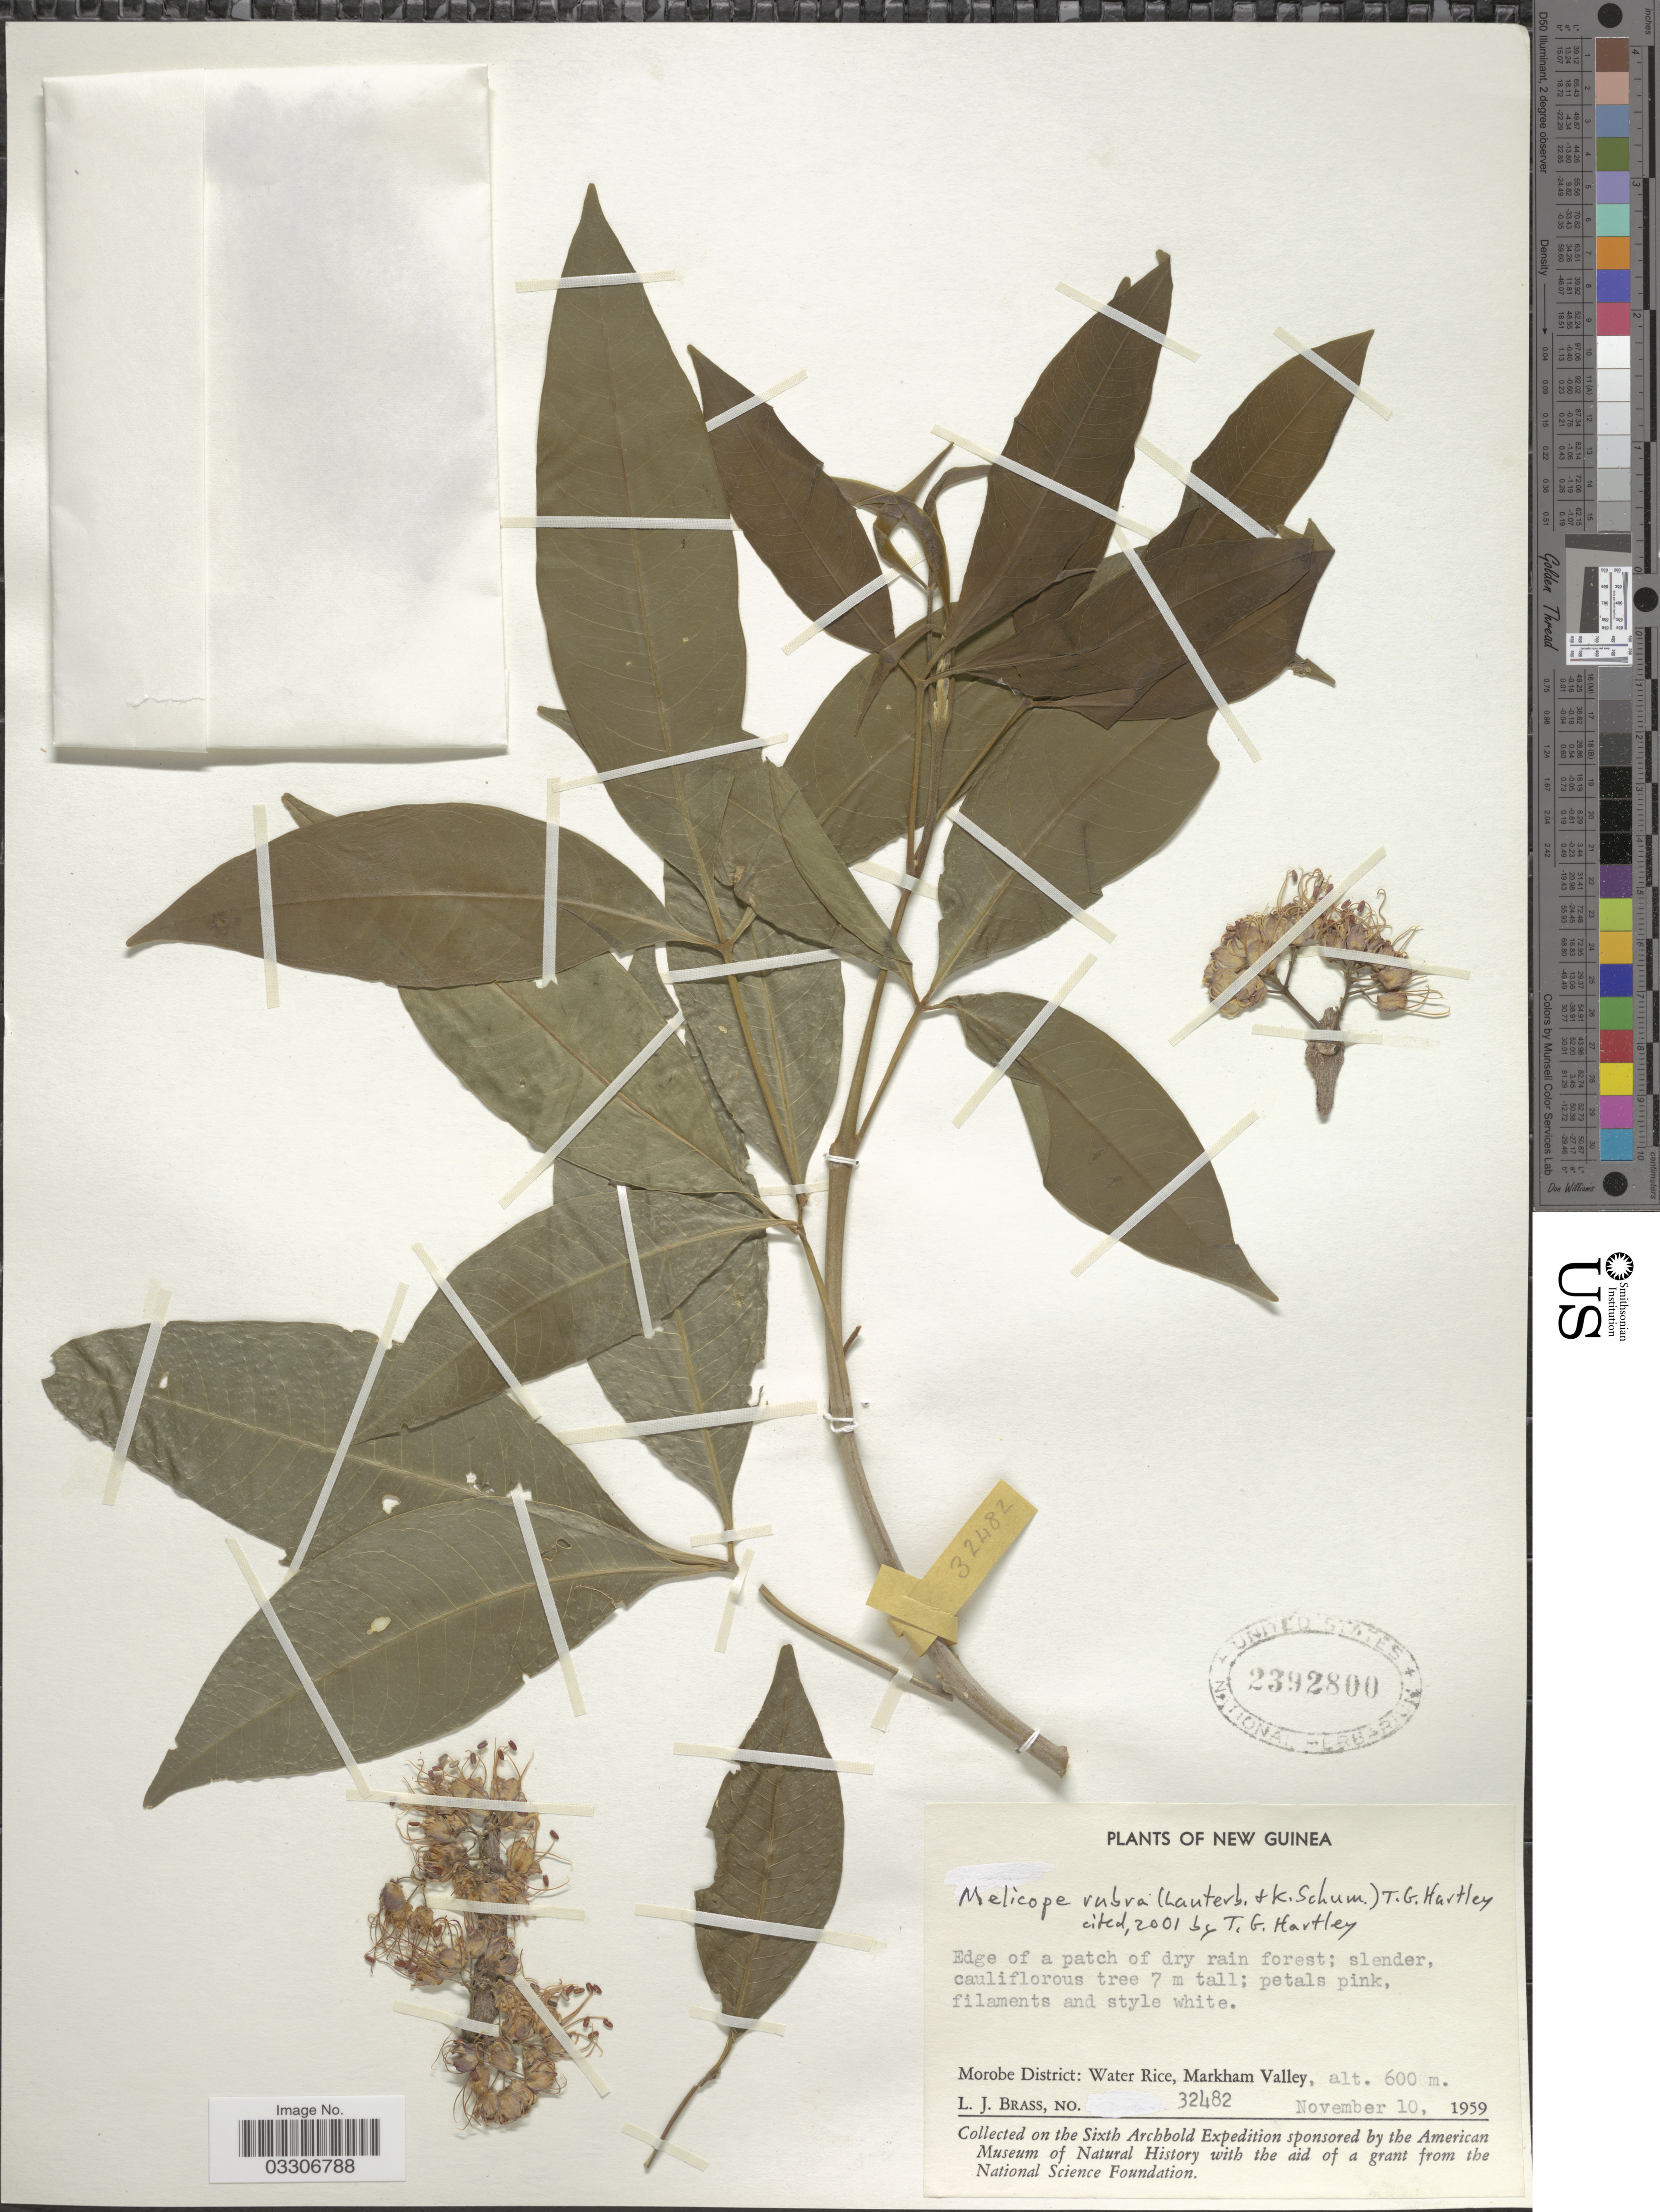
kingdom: Plantae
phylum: Tracheophyta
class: Magnoliopsida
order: Sapindales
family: Rutaceae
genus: Melicope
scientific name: Melicope rubra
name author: (Lauterb. & K. Schum.) T.G. Hartley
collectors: L. J. Brass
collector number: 32482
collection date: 1959-11-10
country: Papua New Guinea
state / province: Morobe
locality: New Guinea. Water Rice, Markham Valley.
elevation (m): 600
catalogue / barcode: US 2392800